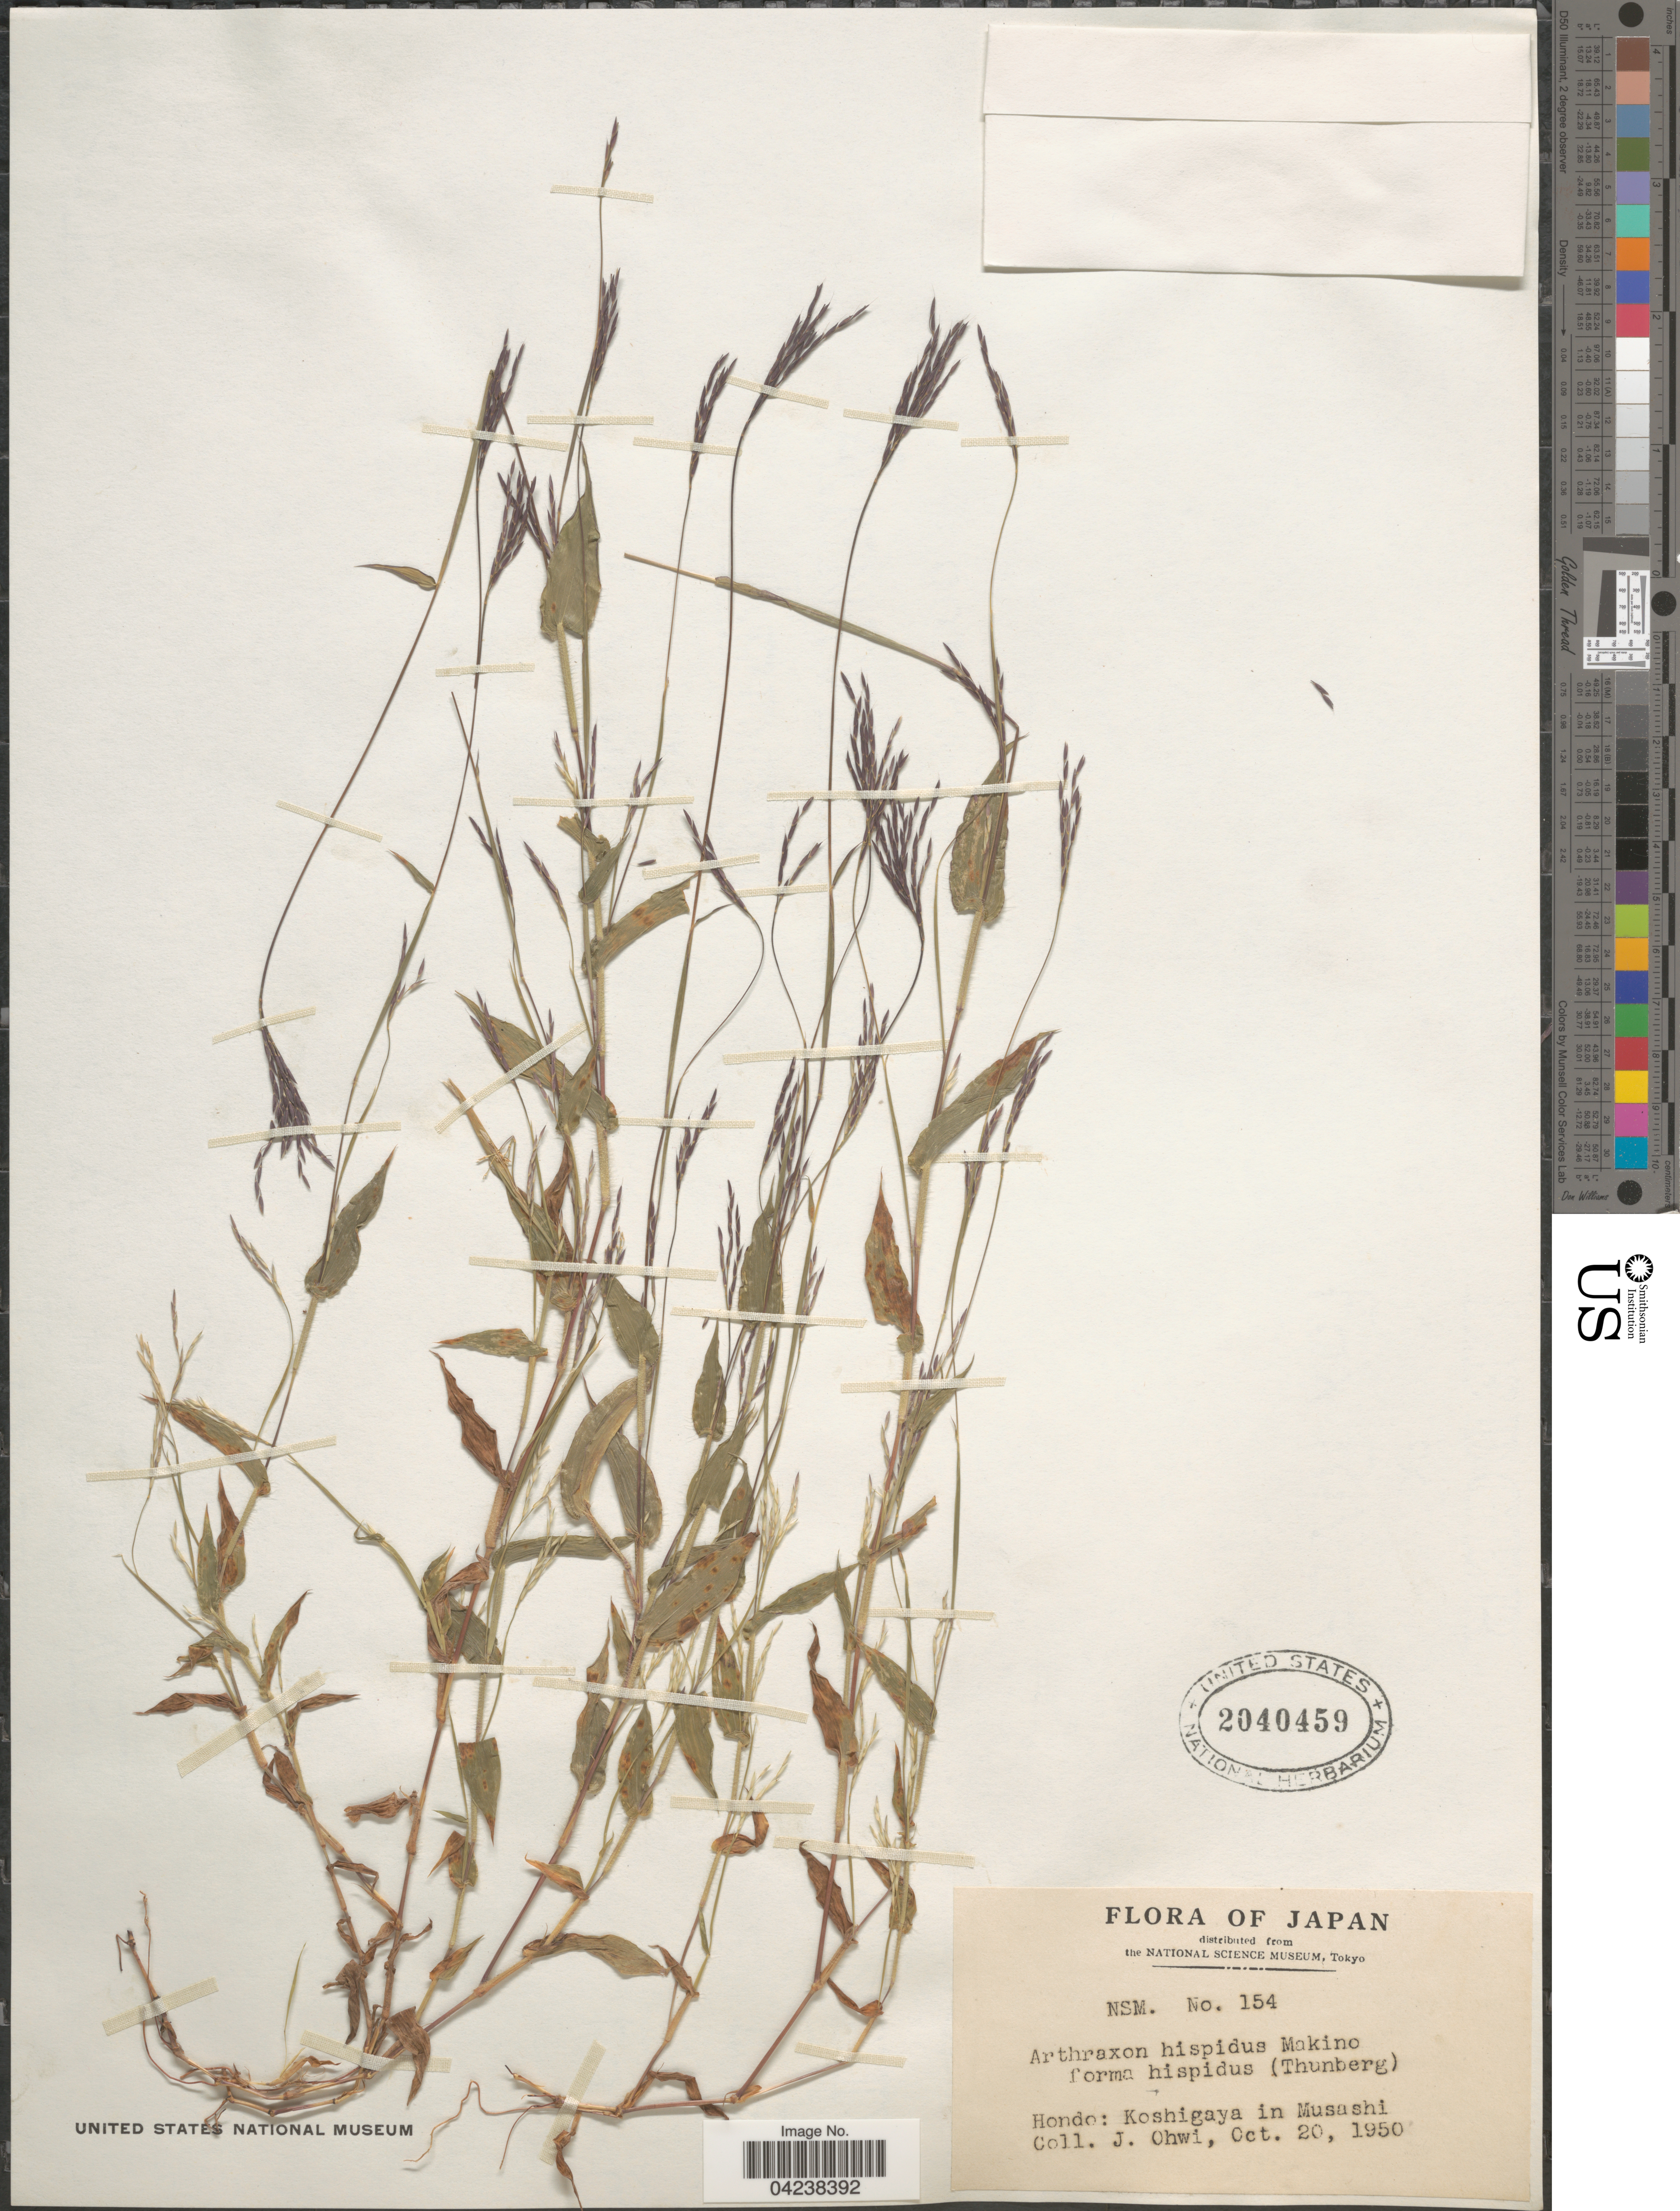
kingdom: Plantae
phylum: Tracheophyta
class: Liliopsida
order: Poales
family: Poaceae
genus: Arthraxon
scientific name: Arthraxon hispidus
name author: (Thunb.) Makino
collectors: J. Ohwi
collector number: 154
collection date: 1950-10-20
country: Japan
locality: Hondo: Koshigaya in Musashi.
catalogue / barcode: US 2040459